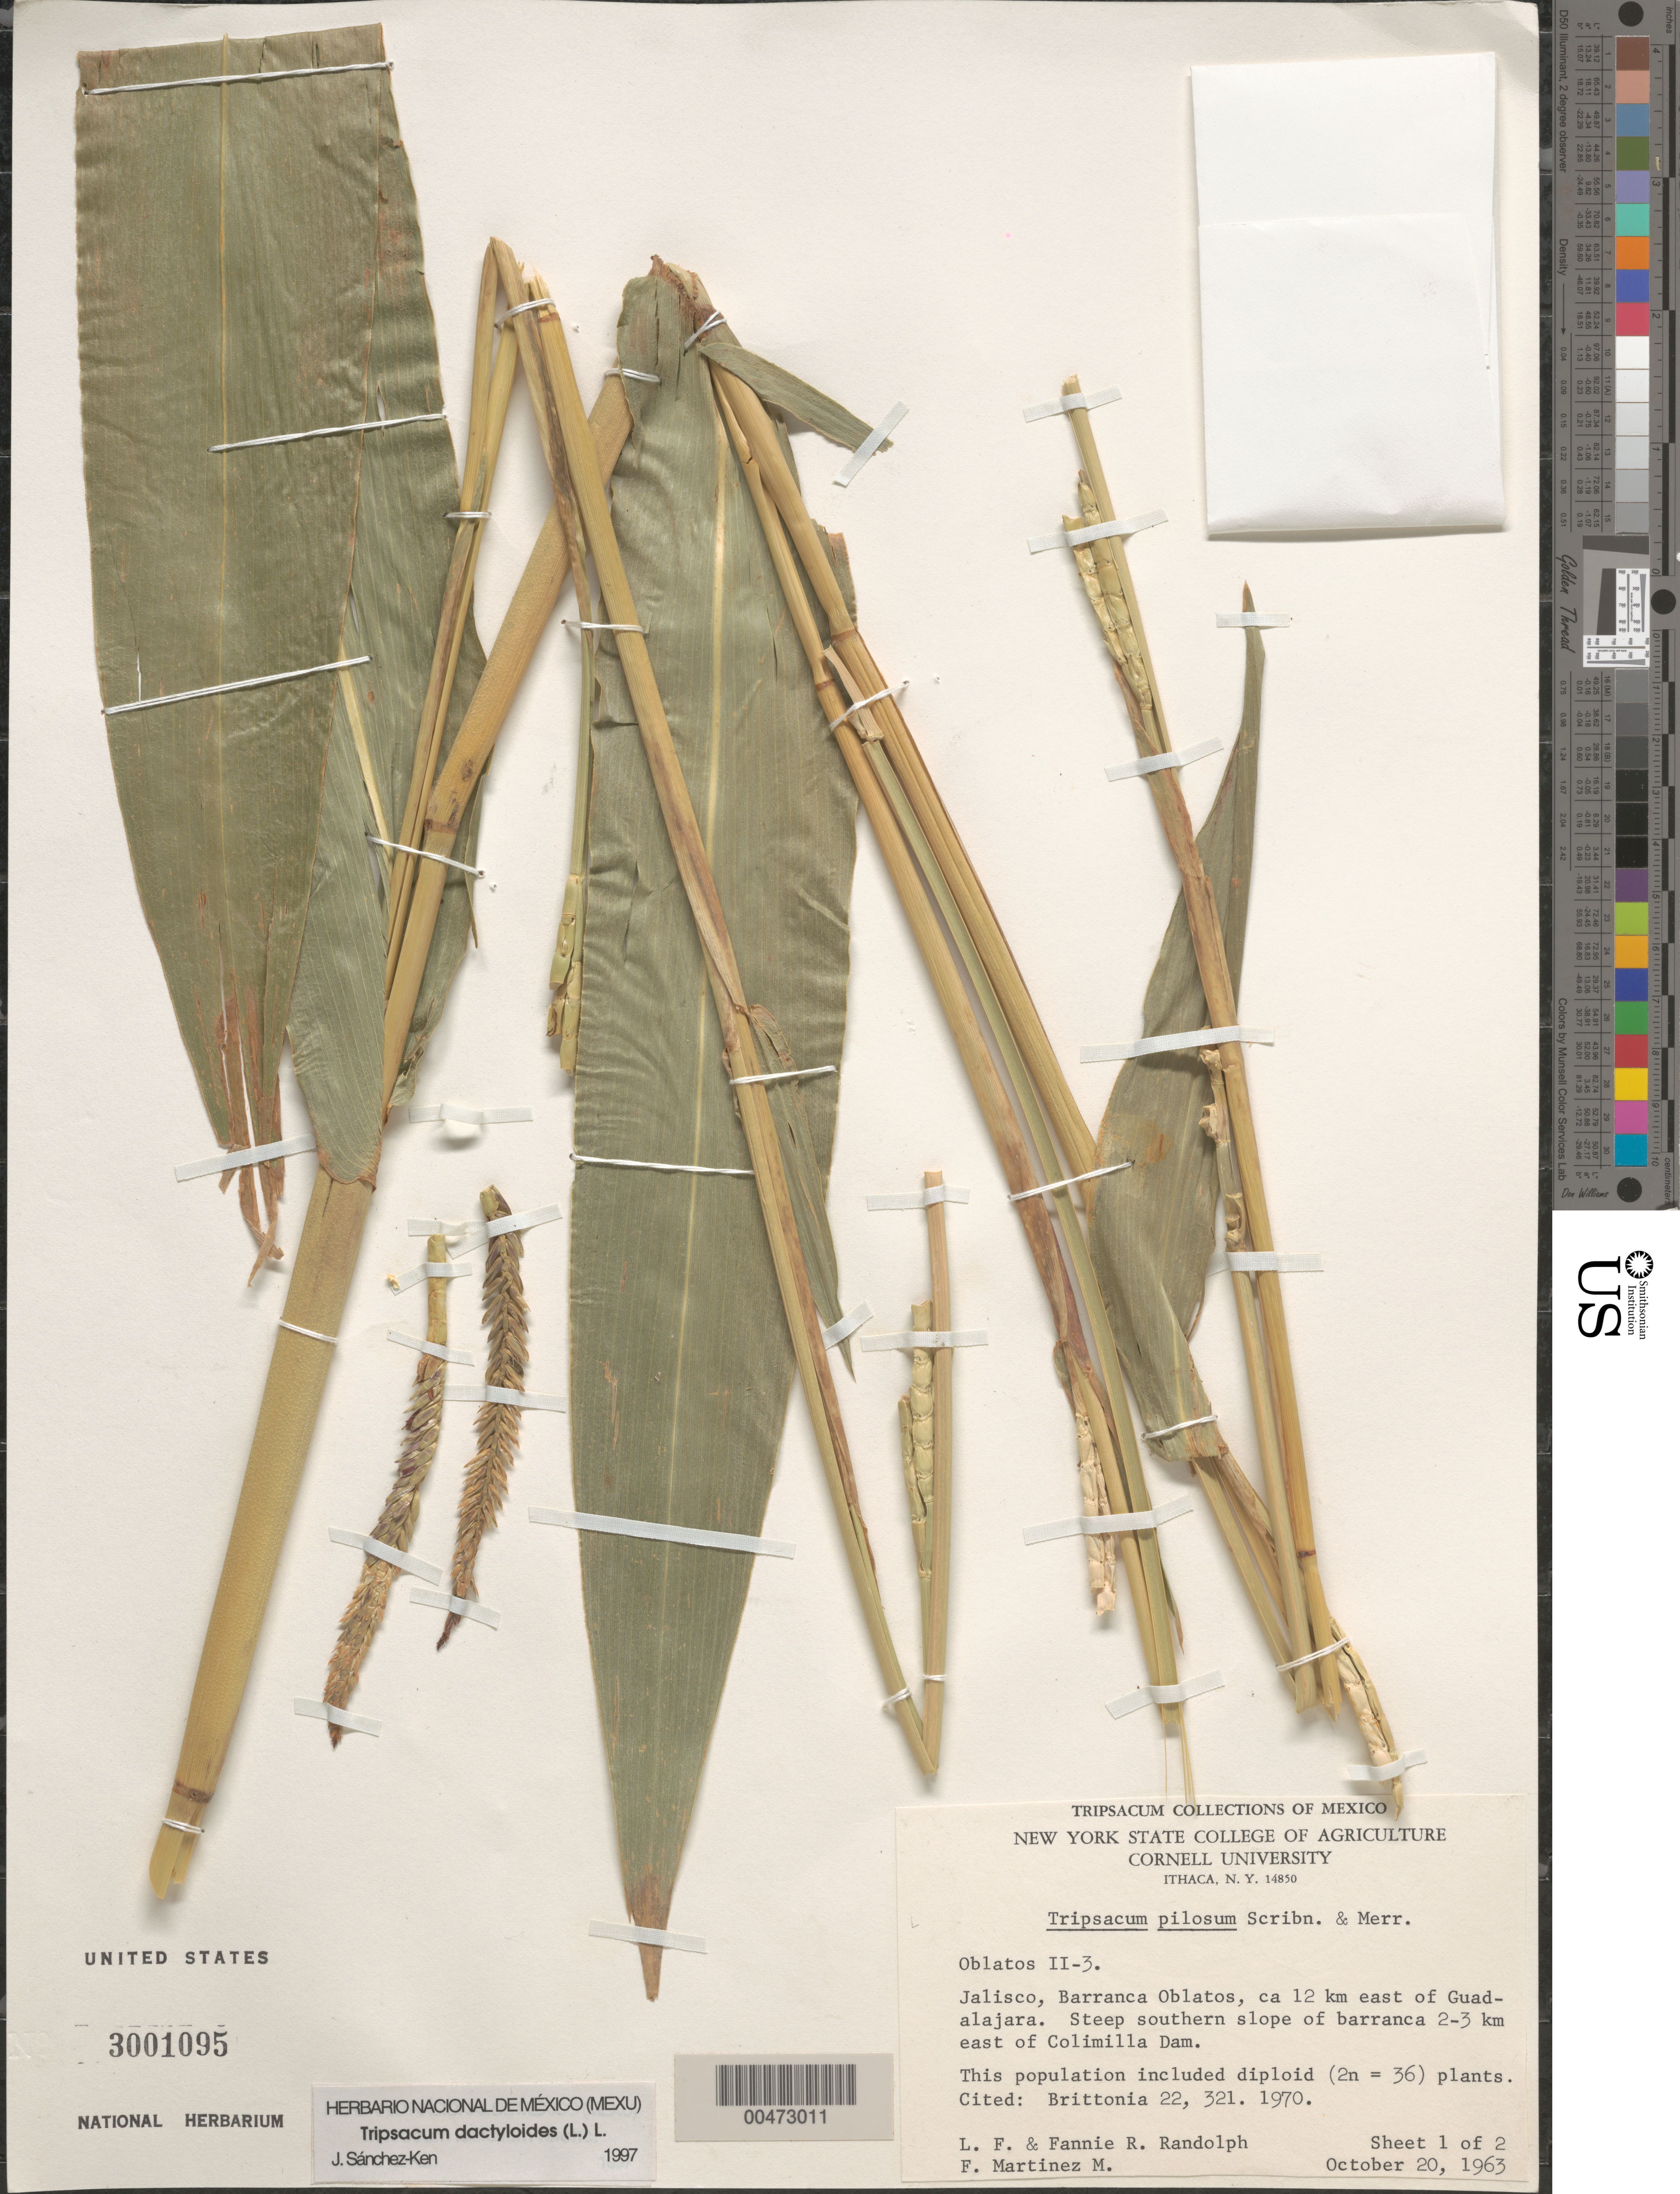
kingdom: Plantae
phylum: Tracheophyta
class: Liliopsida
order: Poales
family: Poaceae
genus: Tripsacum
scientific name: Tripsacum dactyloides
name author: (L.) L.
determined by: Sánchez-Ken, J. G.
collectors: L. F. Randolph, F. Randolph & F. Martinez-M.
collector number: Oblatos II-3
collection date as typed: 20 Oct 1963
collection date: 1963-10-20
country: Mexico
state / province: Jalisco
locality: Barranca Oblatos, ca 12 km E of Guadalajara, S slope of barranca 2-3 km E of Colimilla Dam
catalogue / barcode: US 3001095